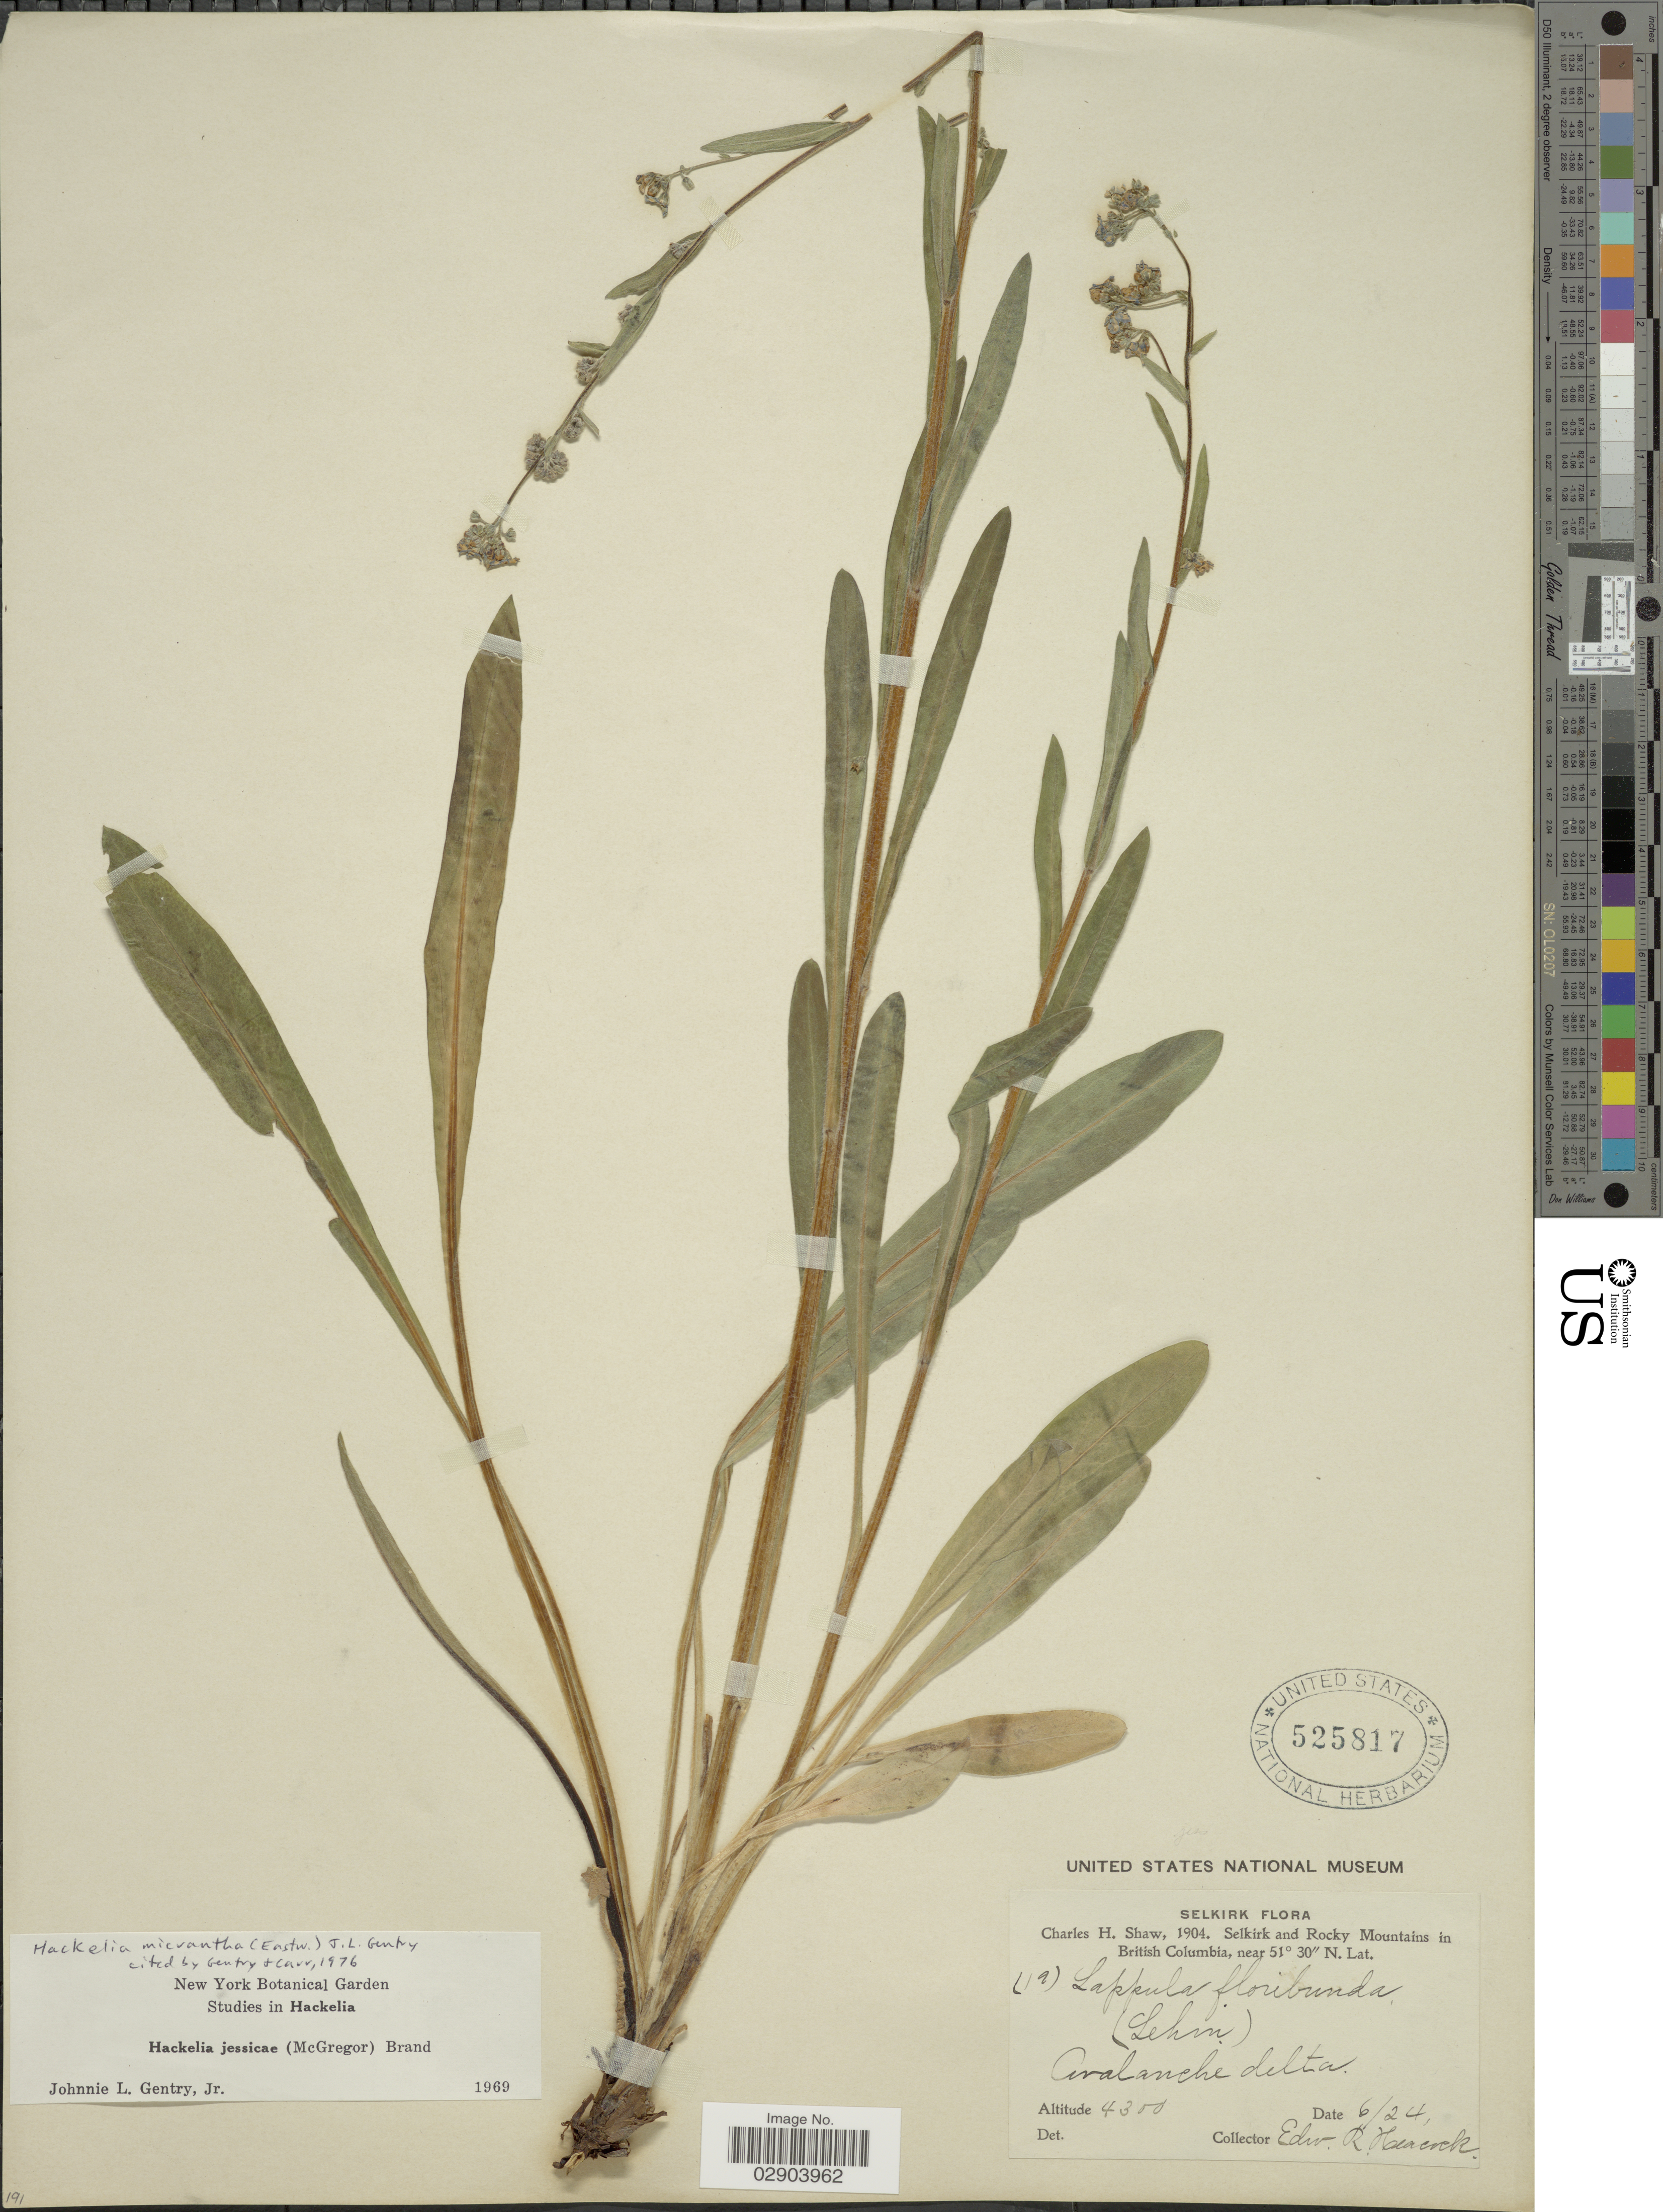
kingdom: Plantae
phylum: Tracheophyta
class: Magnoliopsida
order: Boraginales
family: Boraginaceae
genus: Hackelia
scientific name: Hackelia micrantha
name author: (Eastw.) J.L. Gentry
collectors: E. Heacock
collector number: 4300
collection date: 1904-06-24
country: Canada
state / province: British Columbia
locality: Selkirk. Selkirk and Rocky Mountains.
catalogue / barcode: US 525817